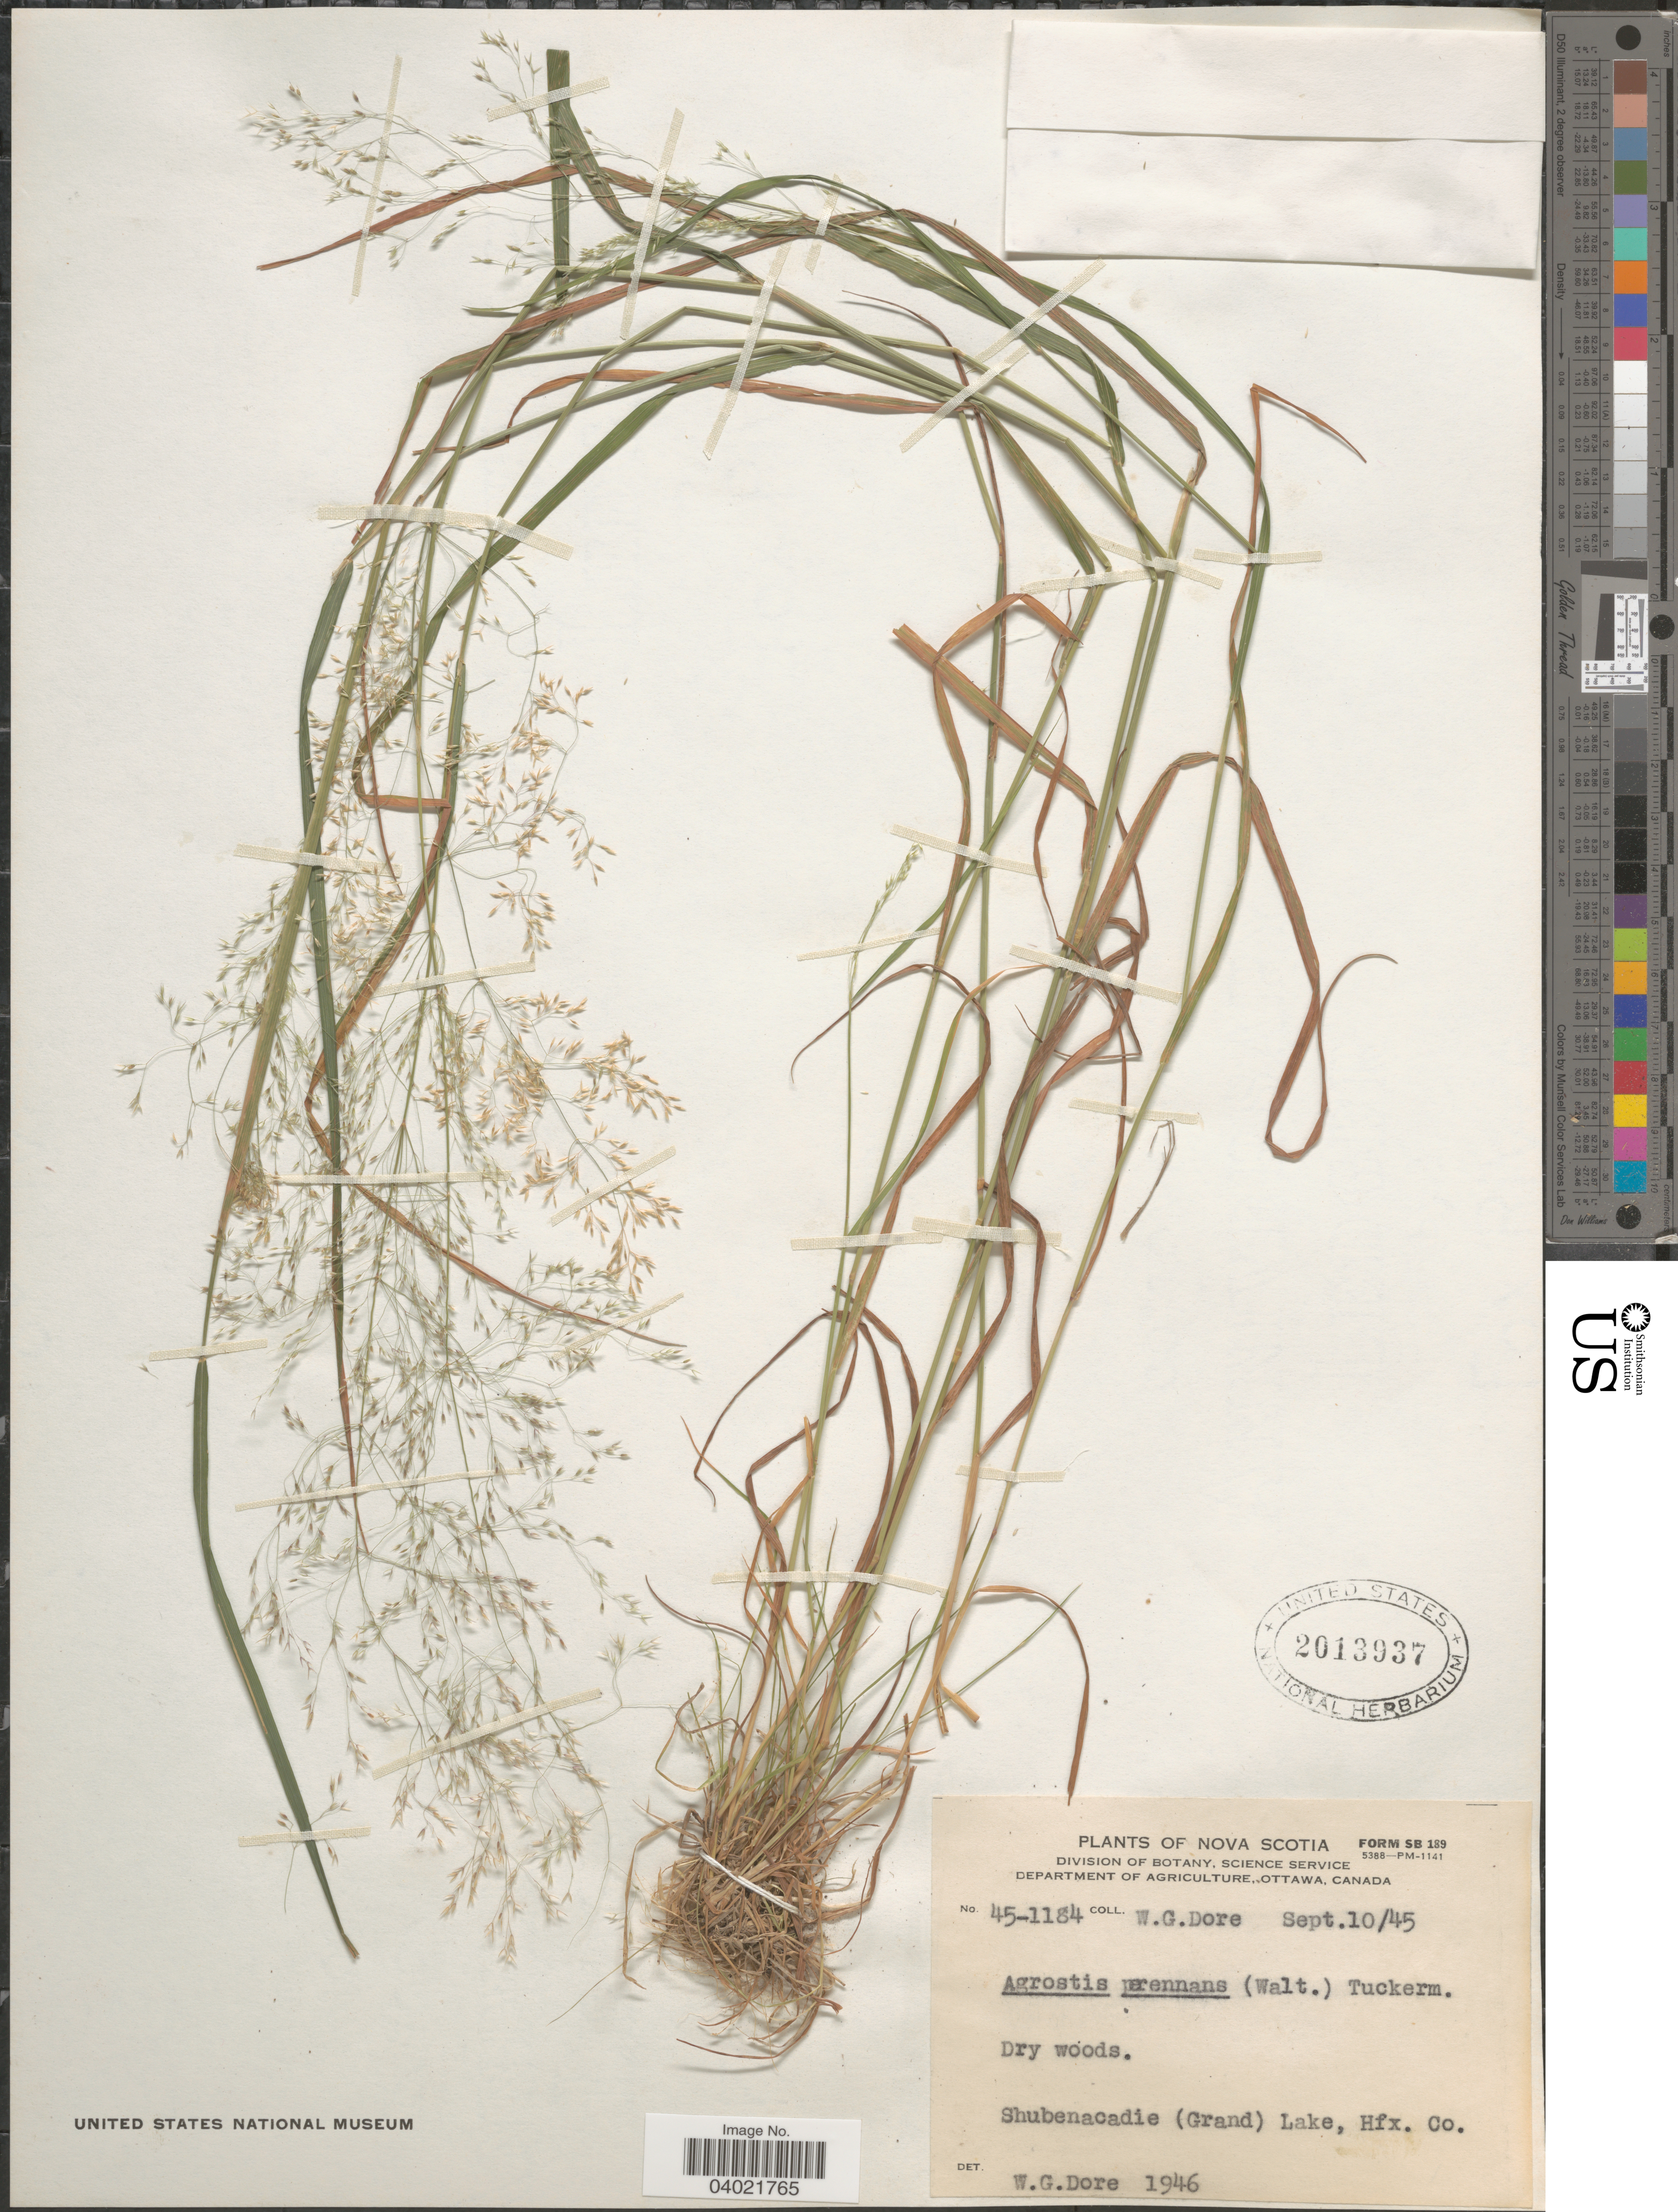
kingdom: Plantae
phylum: Tracheophyta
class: Liliopsida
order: Poales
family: Poaceae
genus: Agrostis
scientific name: Agrostis perennans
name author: (Walter) Tuck.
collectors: W. Dore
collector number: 45-1184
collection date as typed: Transcribed d/m/y: 10/9/45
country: Canada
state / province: Nova Scotia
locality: Shubenacadie (Grand) Lake, Hfx. Co.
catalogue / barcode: US 2013937